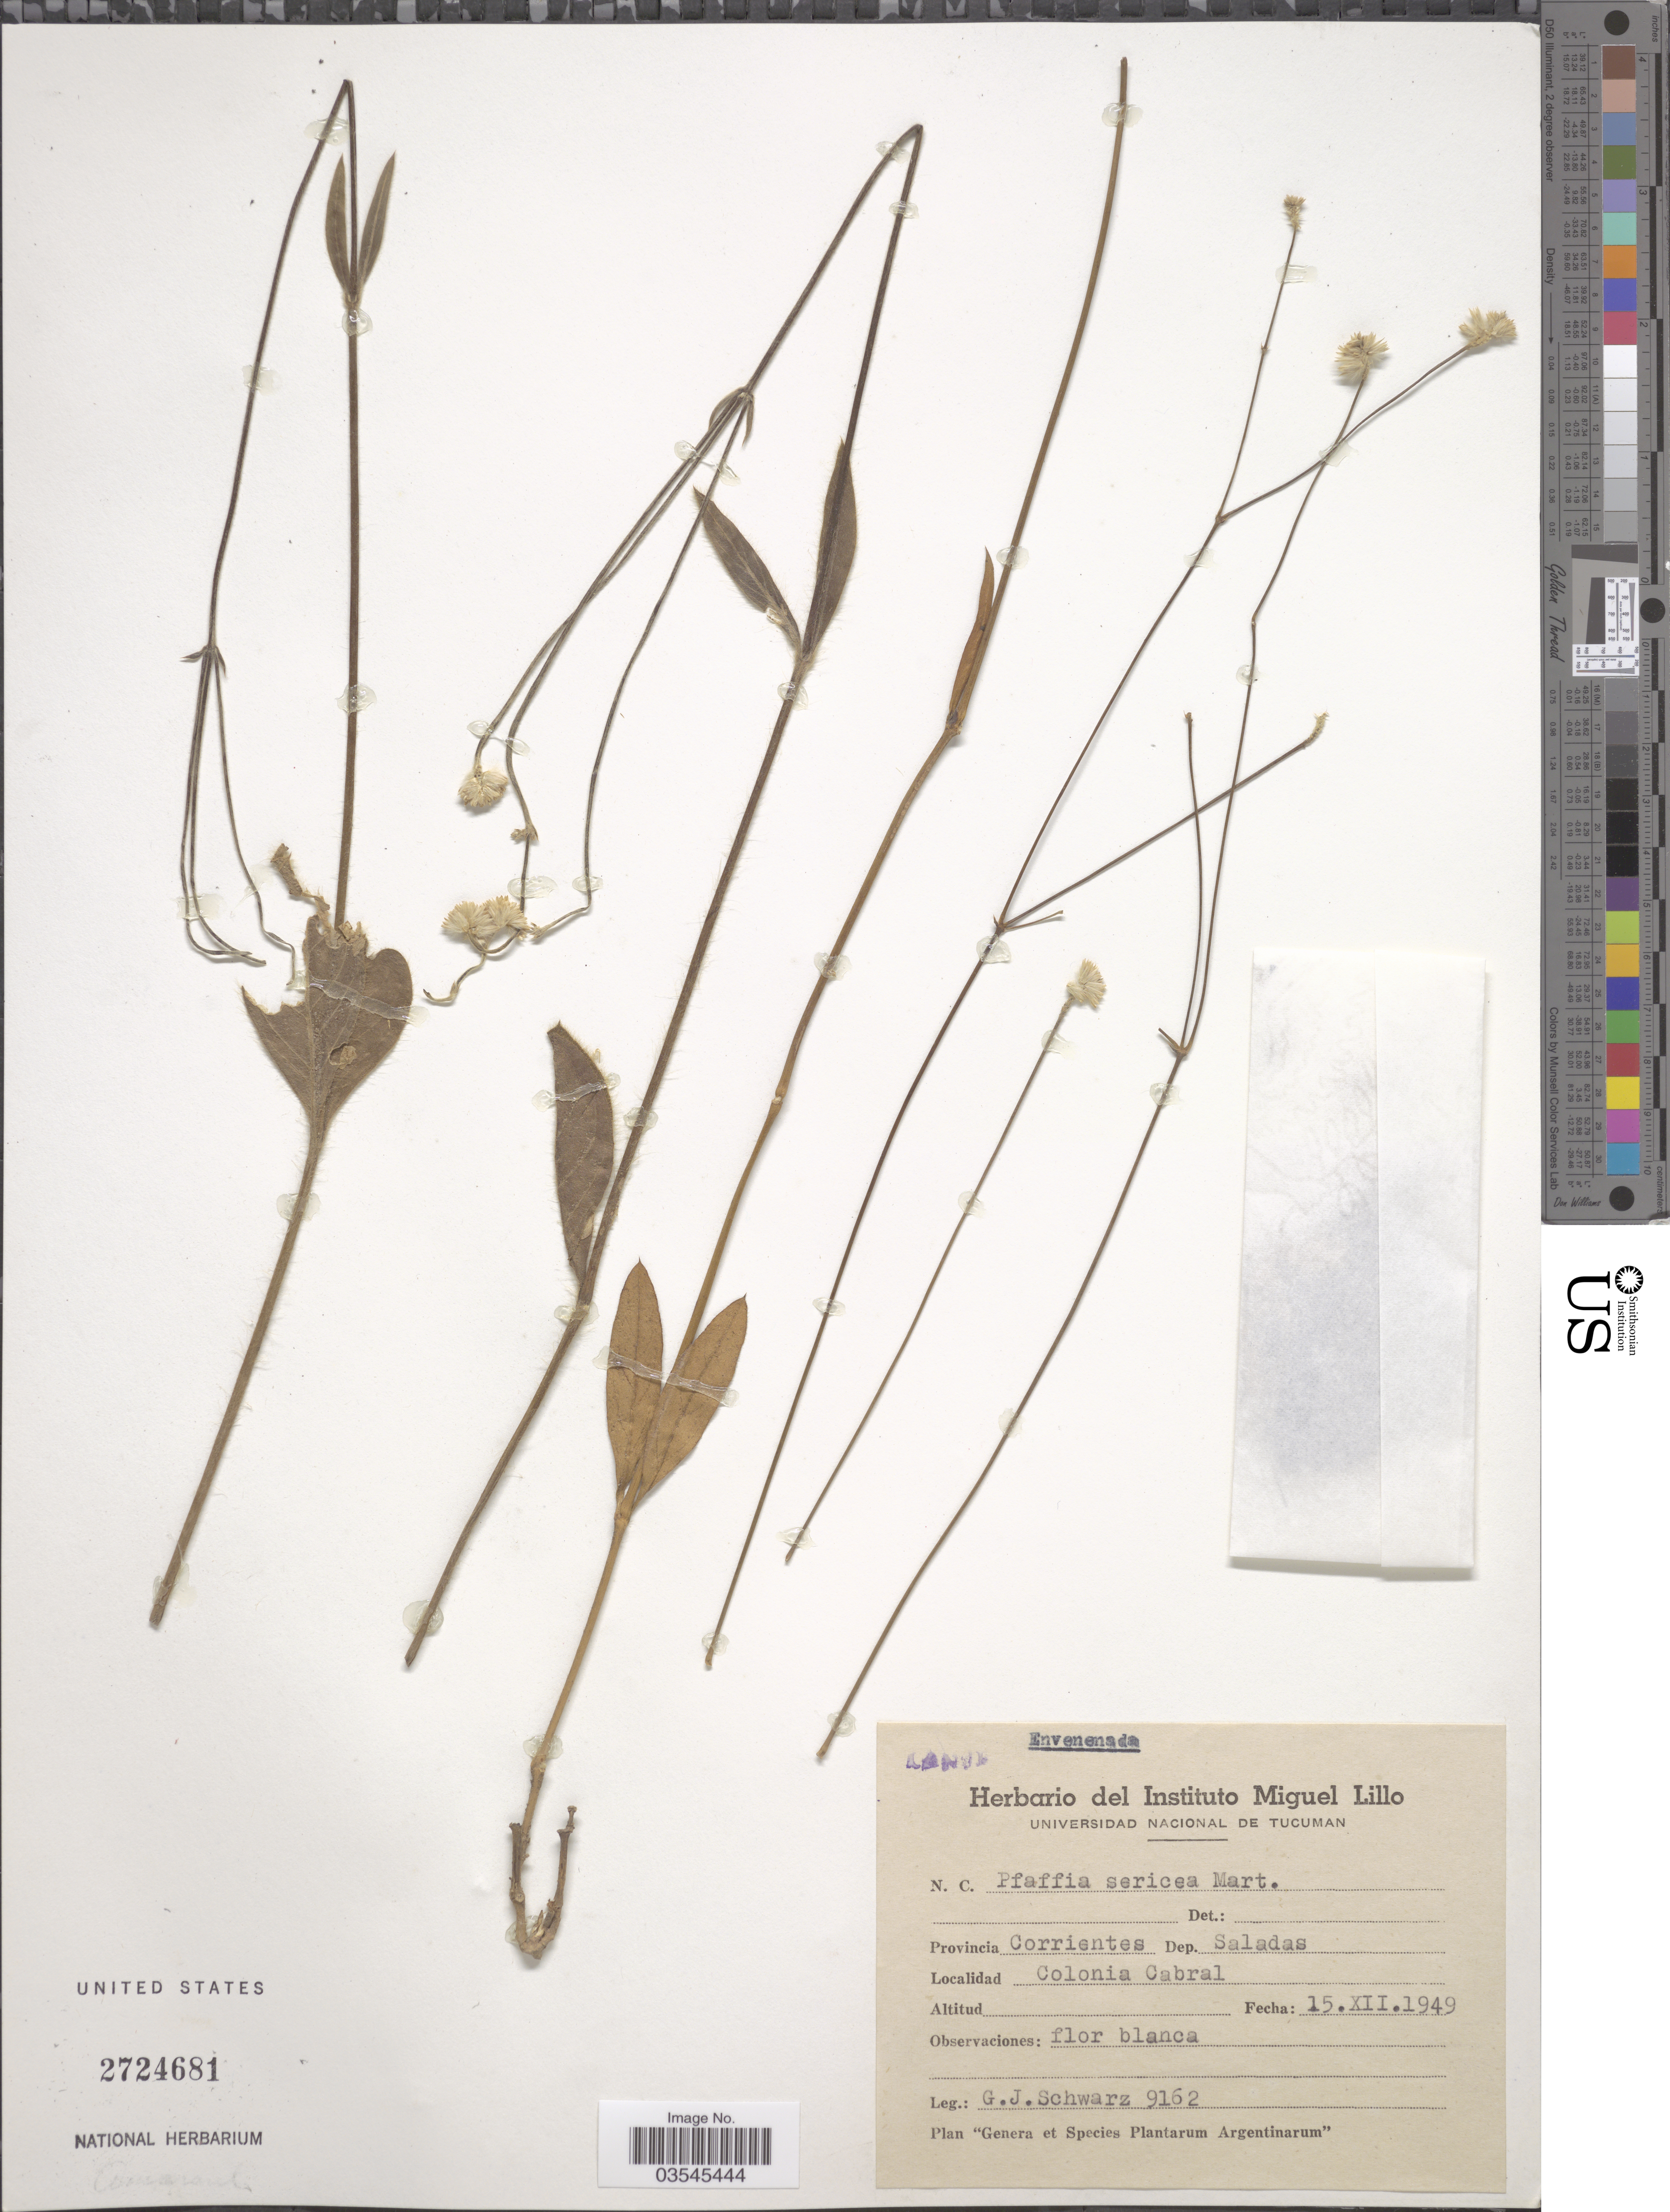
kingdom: Plantae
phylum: Tracheophyta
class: Magnoliopsida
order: Caryophyllales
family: Amaranthaceae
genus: Pfaffia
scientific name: Pfaffia tuberosa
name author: (Moq. ex DC.) Hicken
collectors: G. J. Schwarz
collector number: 9162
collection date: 1949-12-15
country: Argentina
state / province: Corrientes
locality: Dep. Saladas. Colonia Cabral.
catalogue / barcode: US 2724681